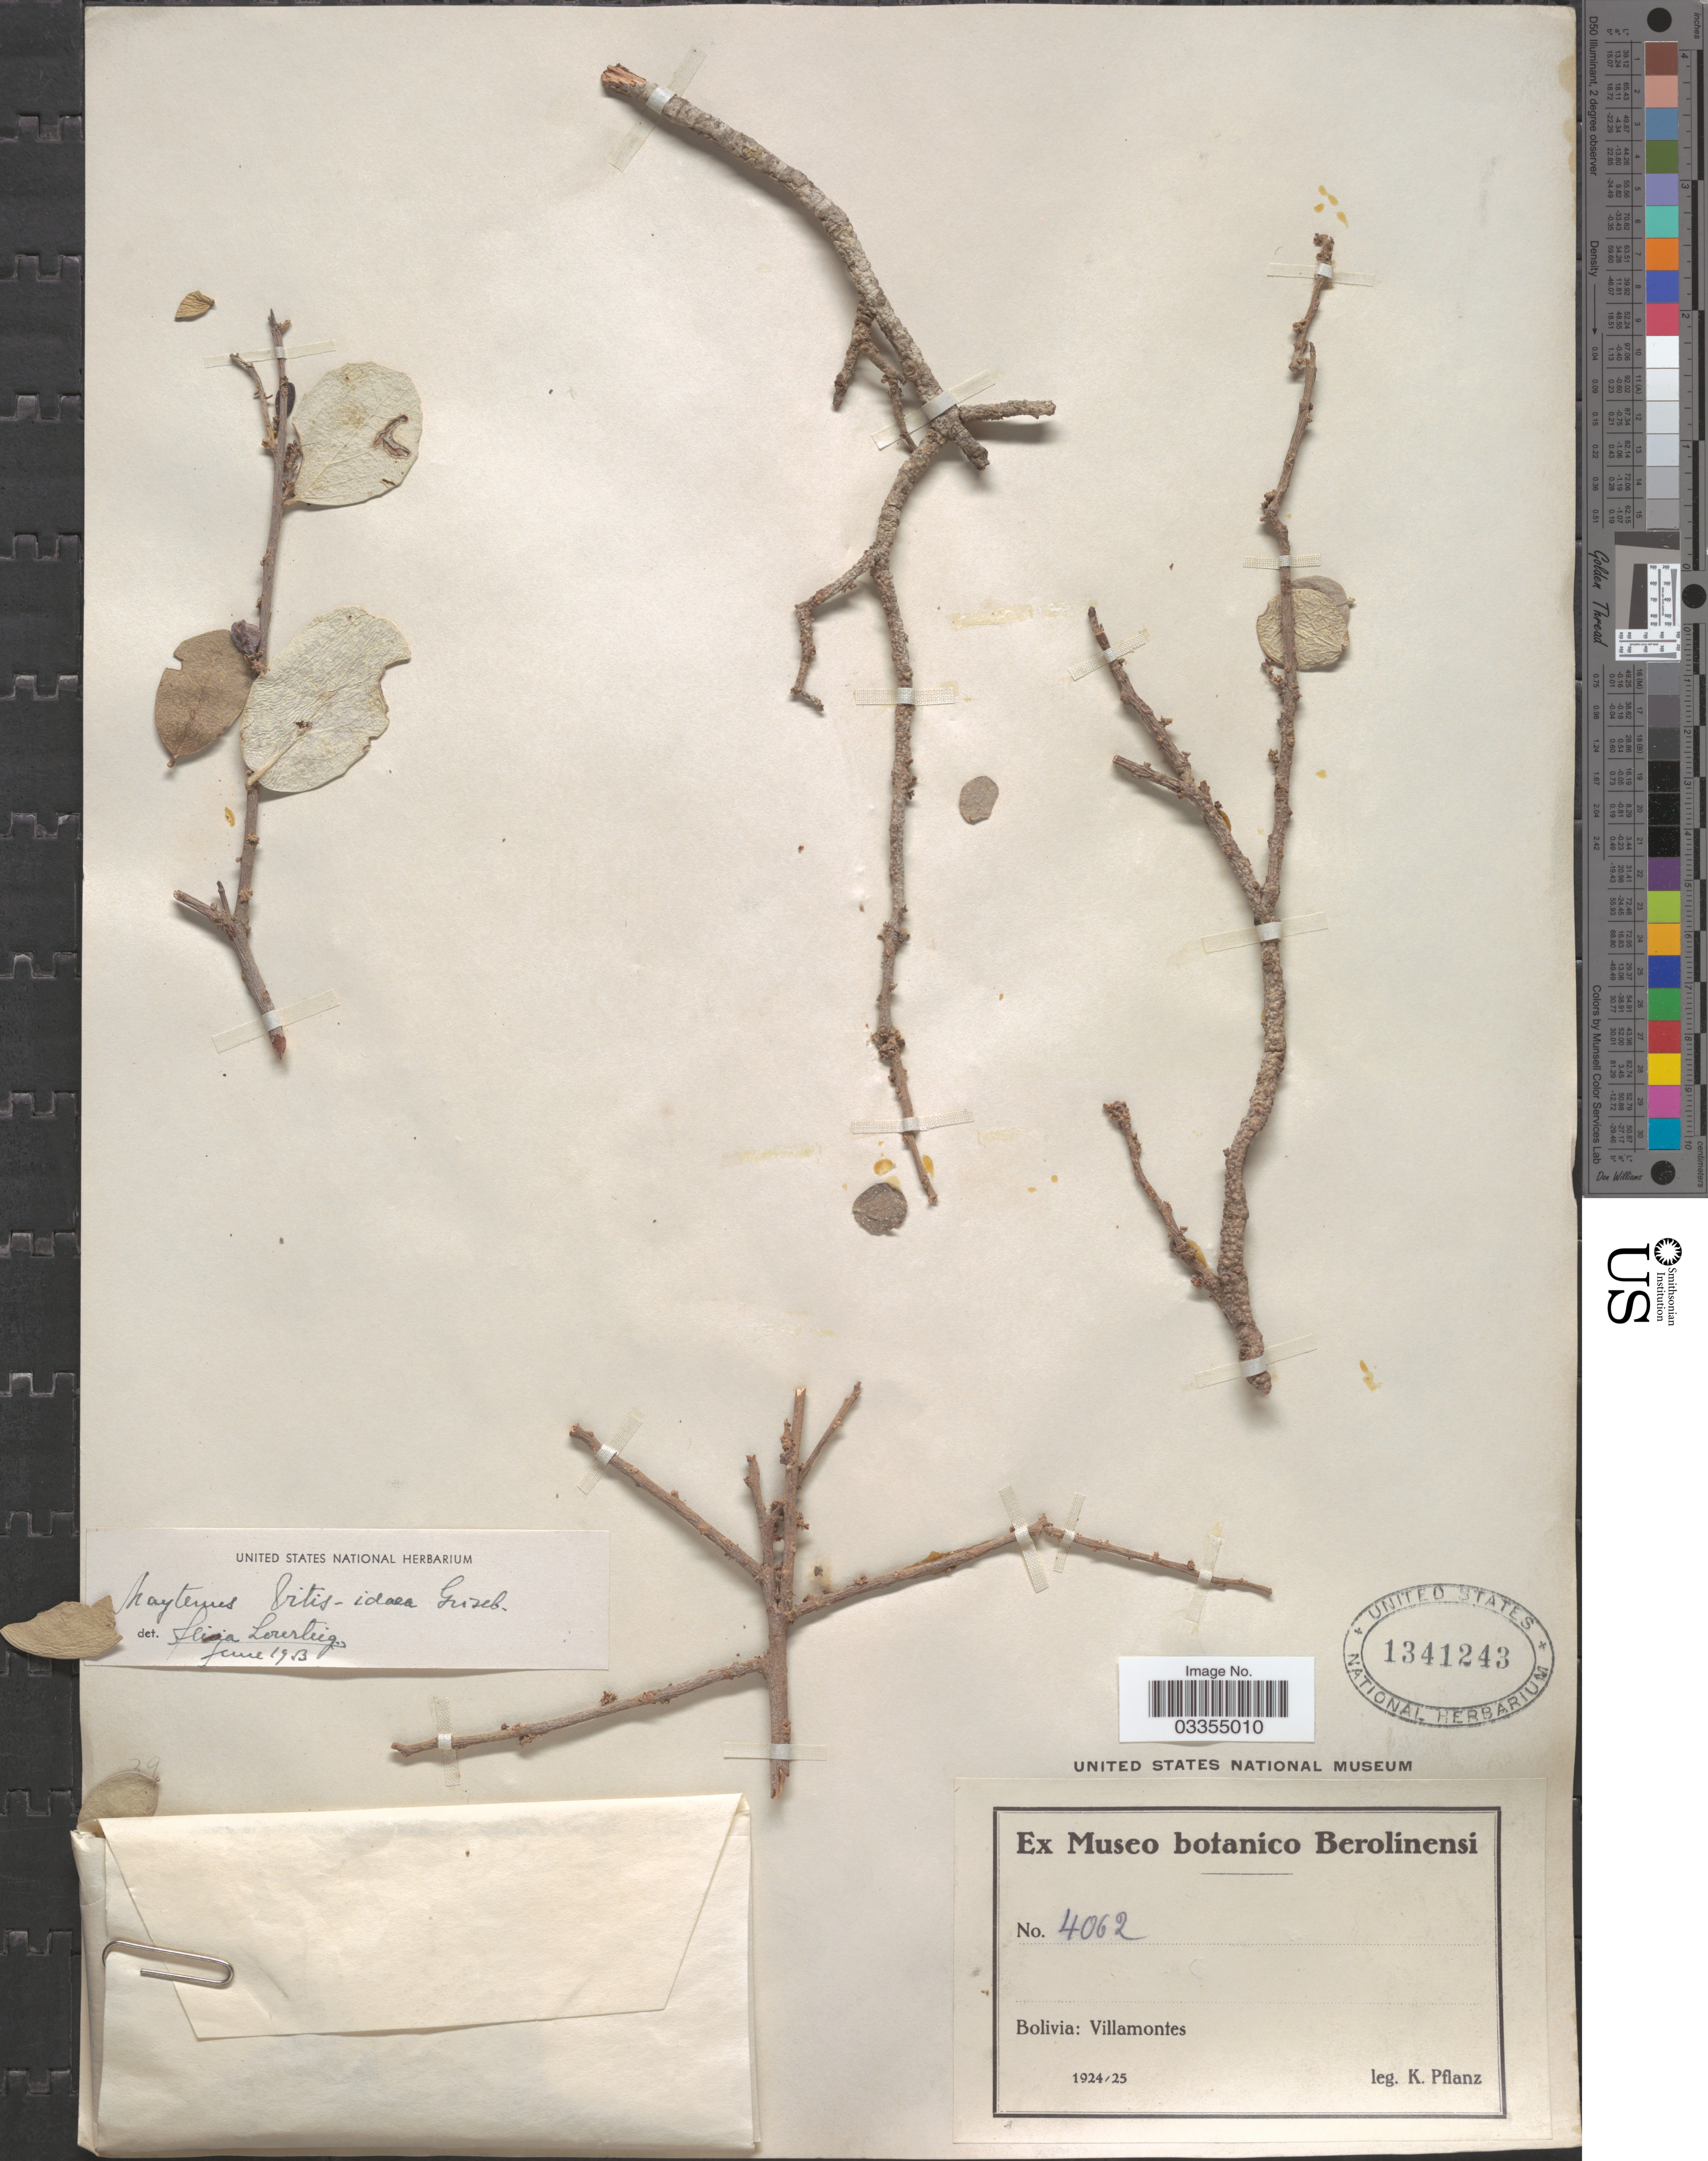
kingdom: Plantae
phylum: Tracheophyta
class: Magnoliopsida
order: Celastrales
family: Celastraceae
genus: Tricerma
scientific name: Tricerma vitis-idaeum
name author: (Griseb.) Lundell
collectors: K. Pflanz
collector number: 4062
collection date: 1924/1925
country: Bolivia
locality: Villamontes.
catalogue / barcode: US 1341243